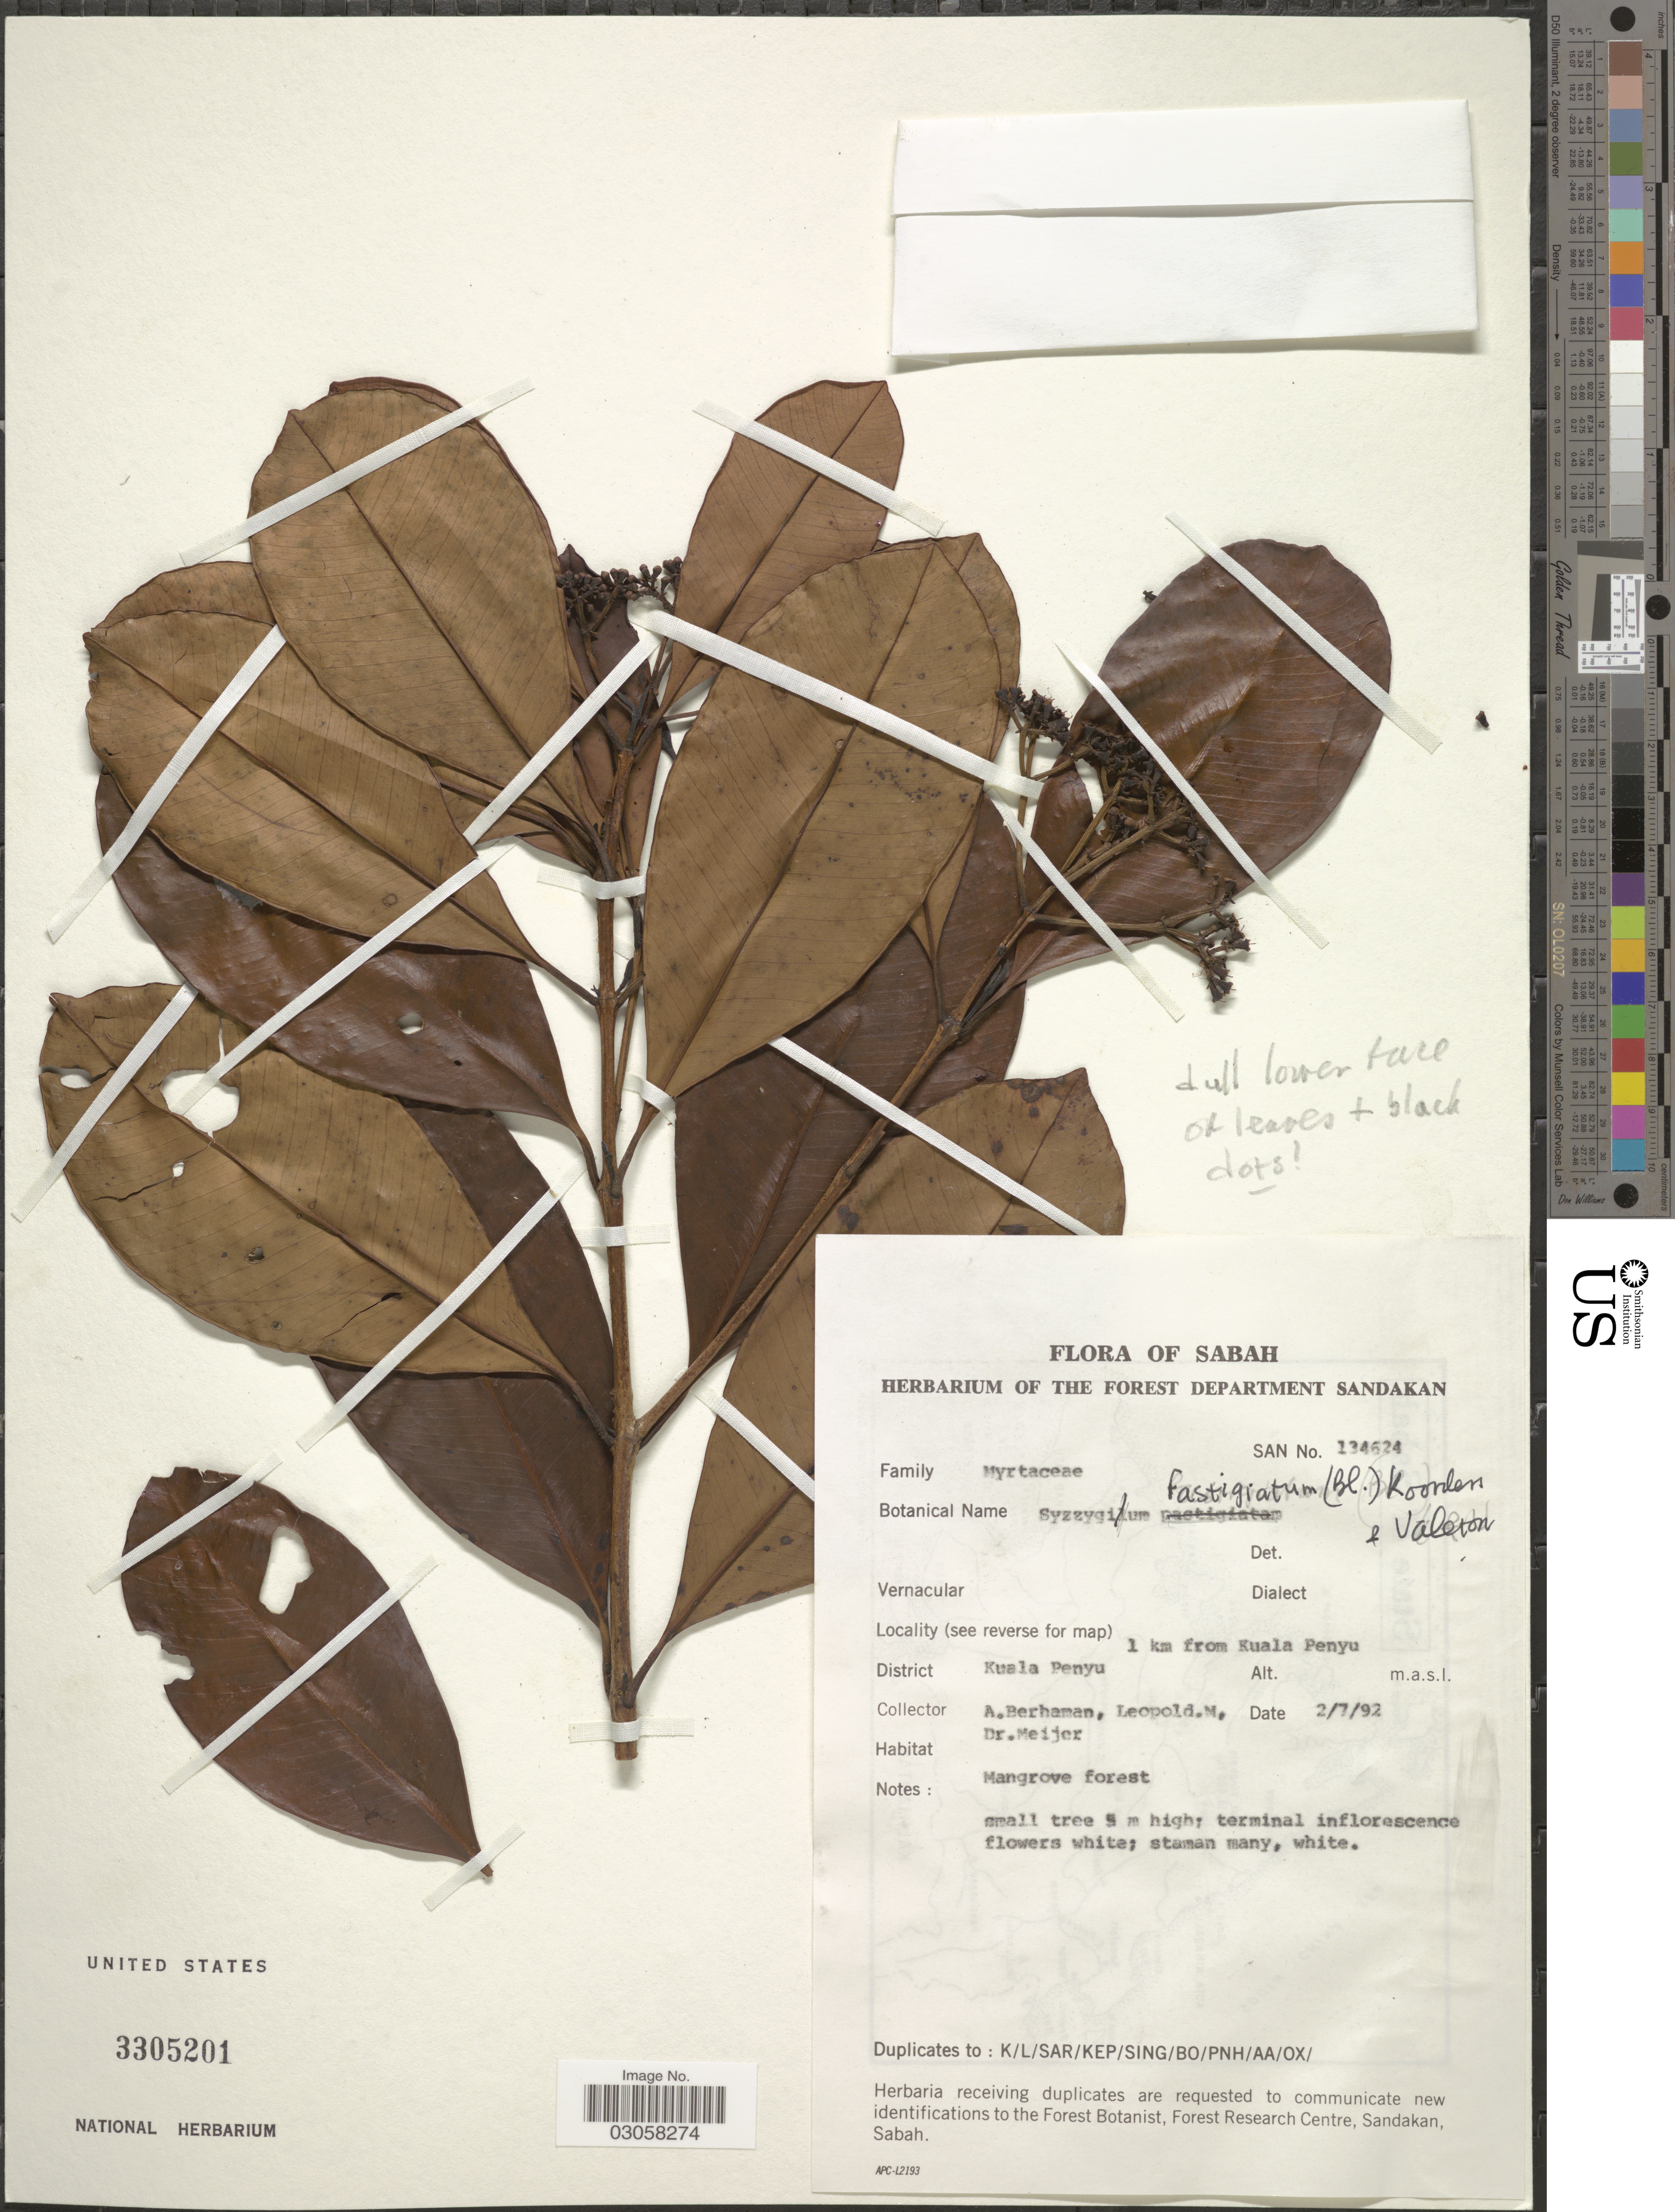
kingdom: Plantae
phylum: Tracheophyta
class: Magnoliopsida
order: Myrtales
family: Myrtaceae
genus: Syzygium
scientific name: Syzygium fastigiatum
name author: (Blume) Merr. & L.M. Perry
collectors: A. Berhaman, M. Leopold & -- Meijer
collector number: San134624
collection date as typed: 2/7/92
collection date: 1992-07-02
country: Malaysia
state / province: Sabah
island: Borneo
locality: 1 km from Kuala Penyu. District Kuala Penyu.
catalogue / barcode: US 3305201